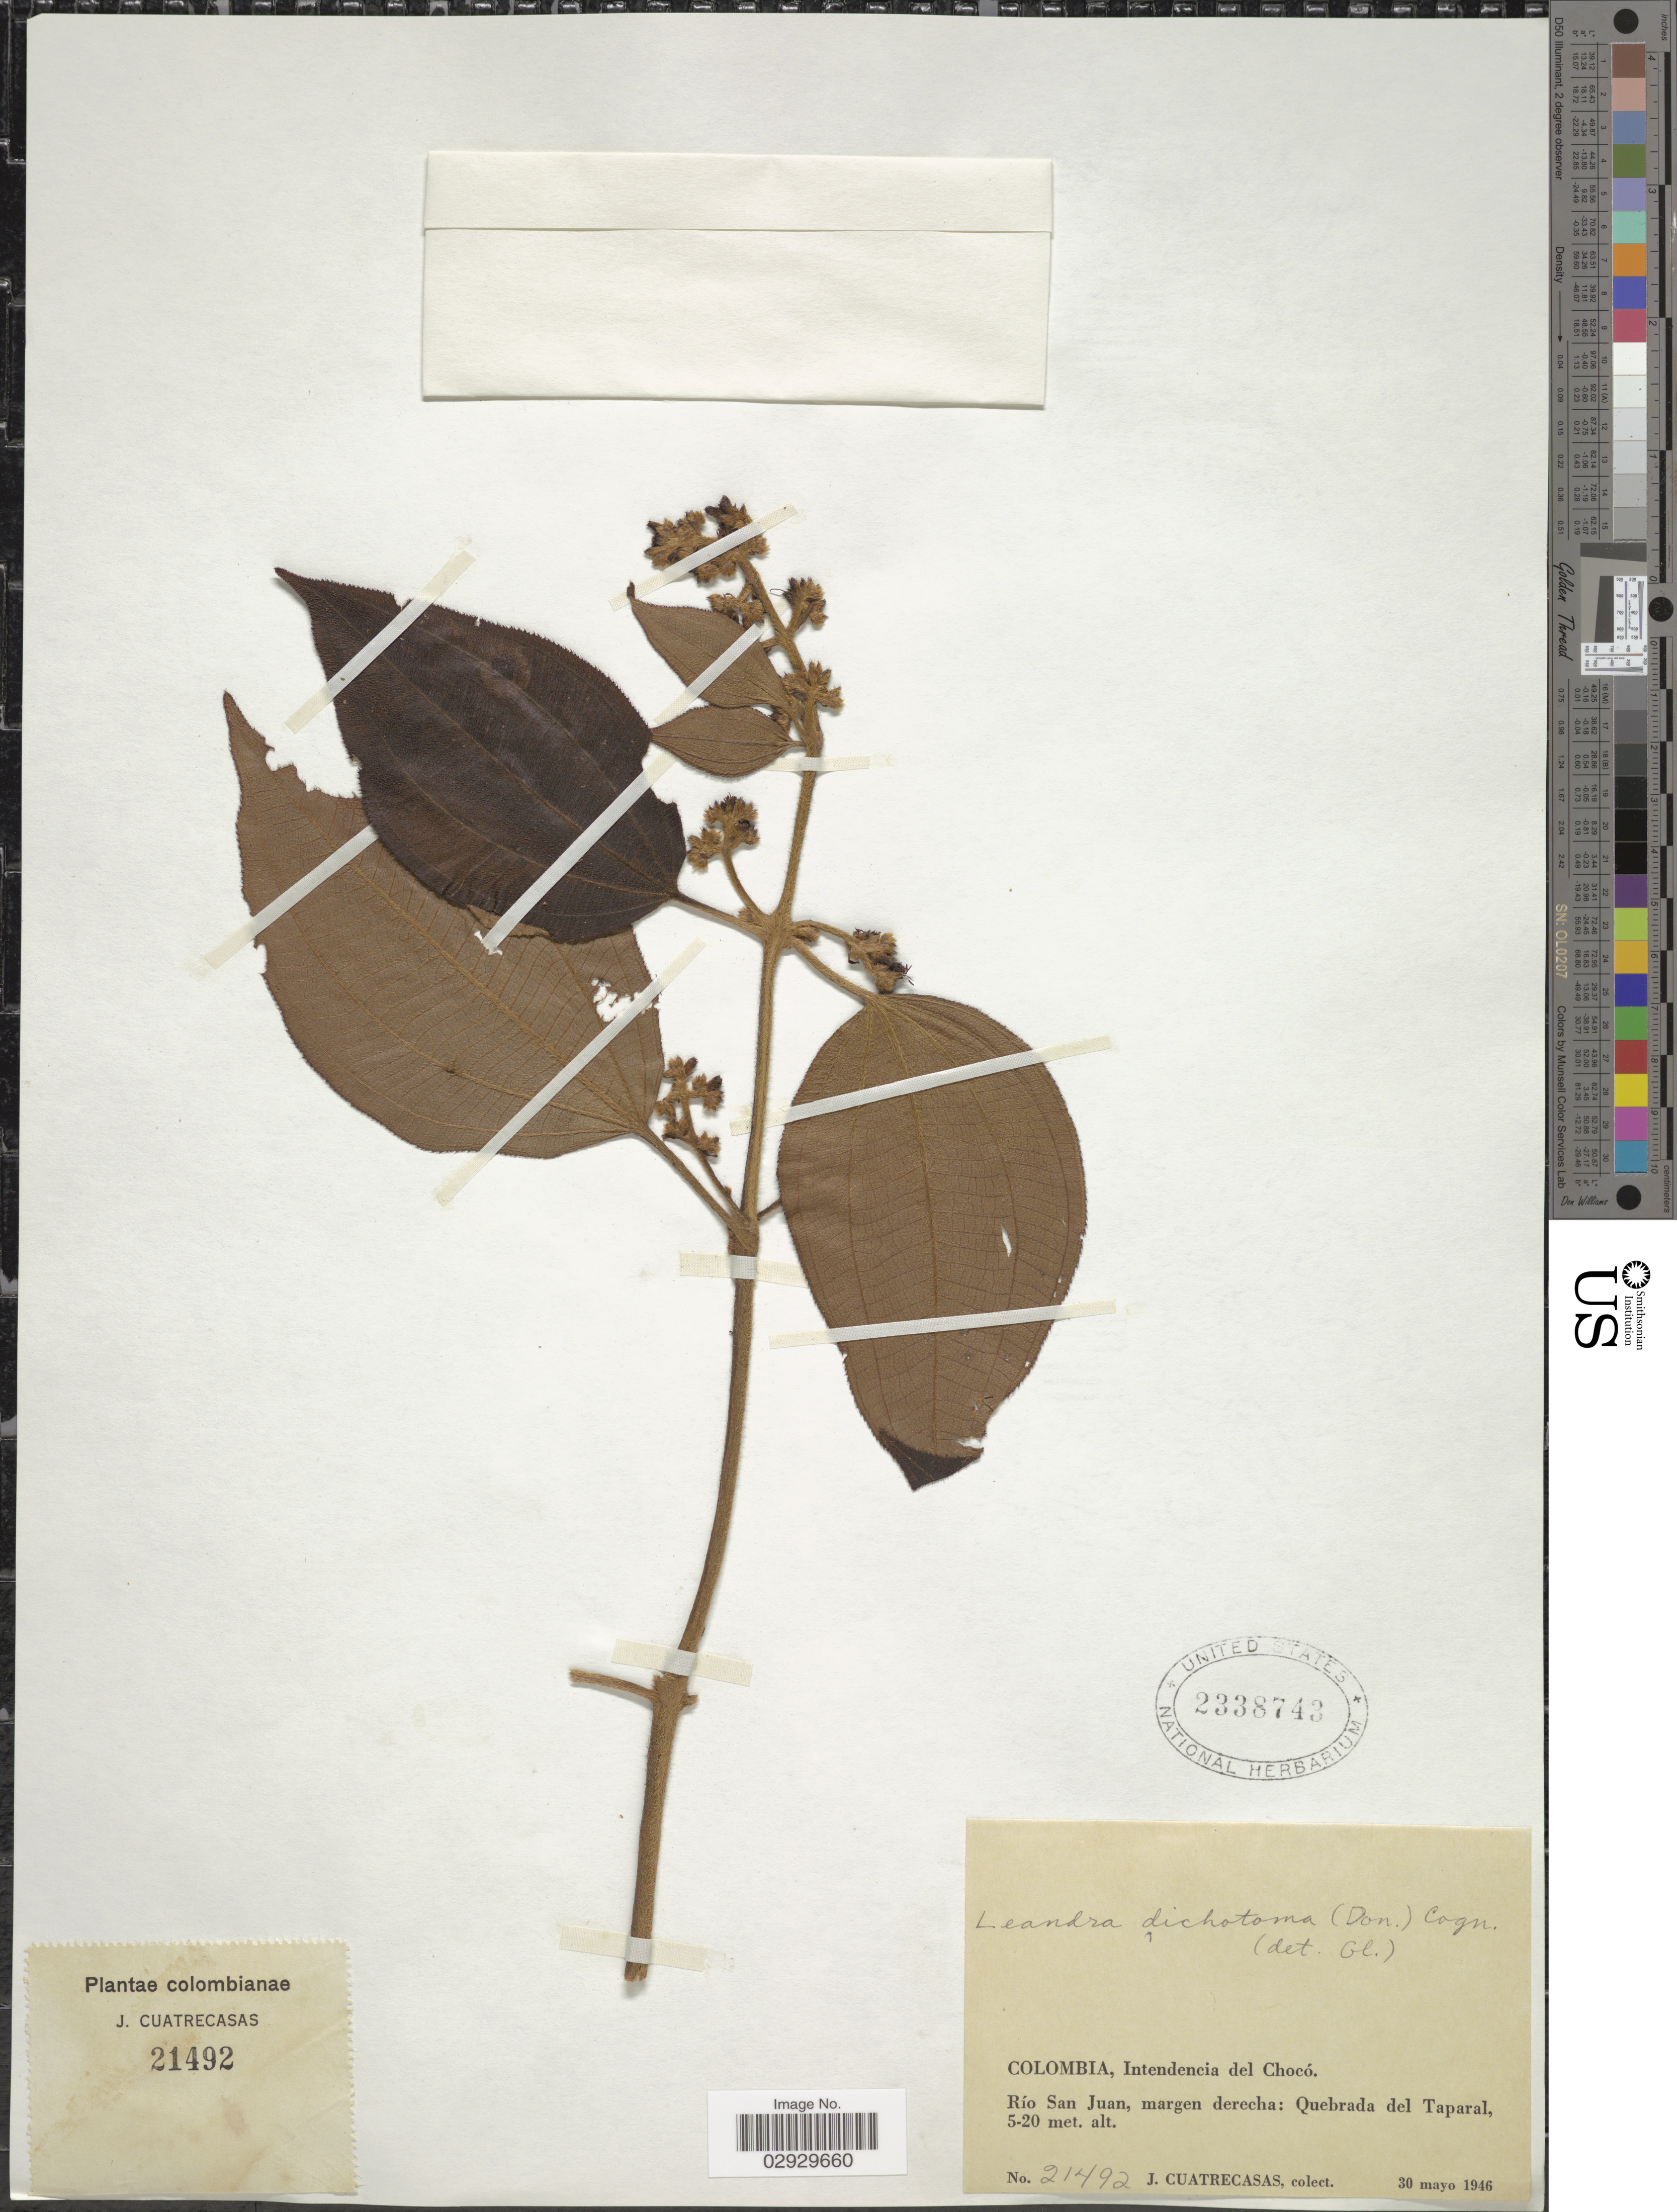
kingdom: Plantae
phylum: Tracheophyta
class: Magnoliopsida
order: Myrtales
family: Melastomataceae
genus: Leandra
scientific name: Leandra granatensis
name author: Gleason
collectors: J. Cuatrecasas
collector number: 21492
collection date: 1946-05-30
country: Colombia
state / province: Chocó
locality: Intendencia del Chocó. Río San Juan, margen derecha: Quebrada del Taparal.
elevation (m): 5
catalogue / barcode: US 2338743